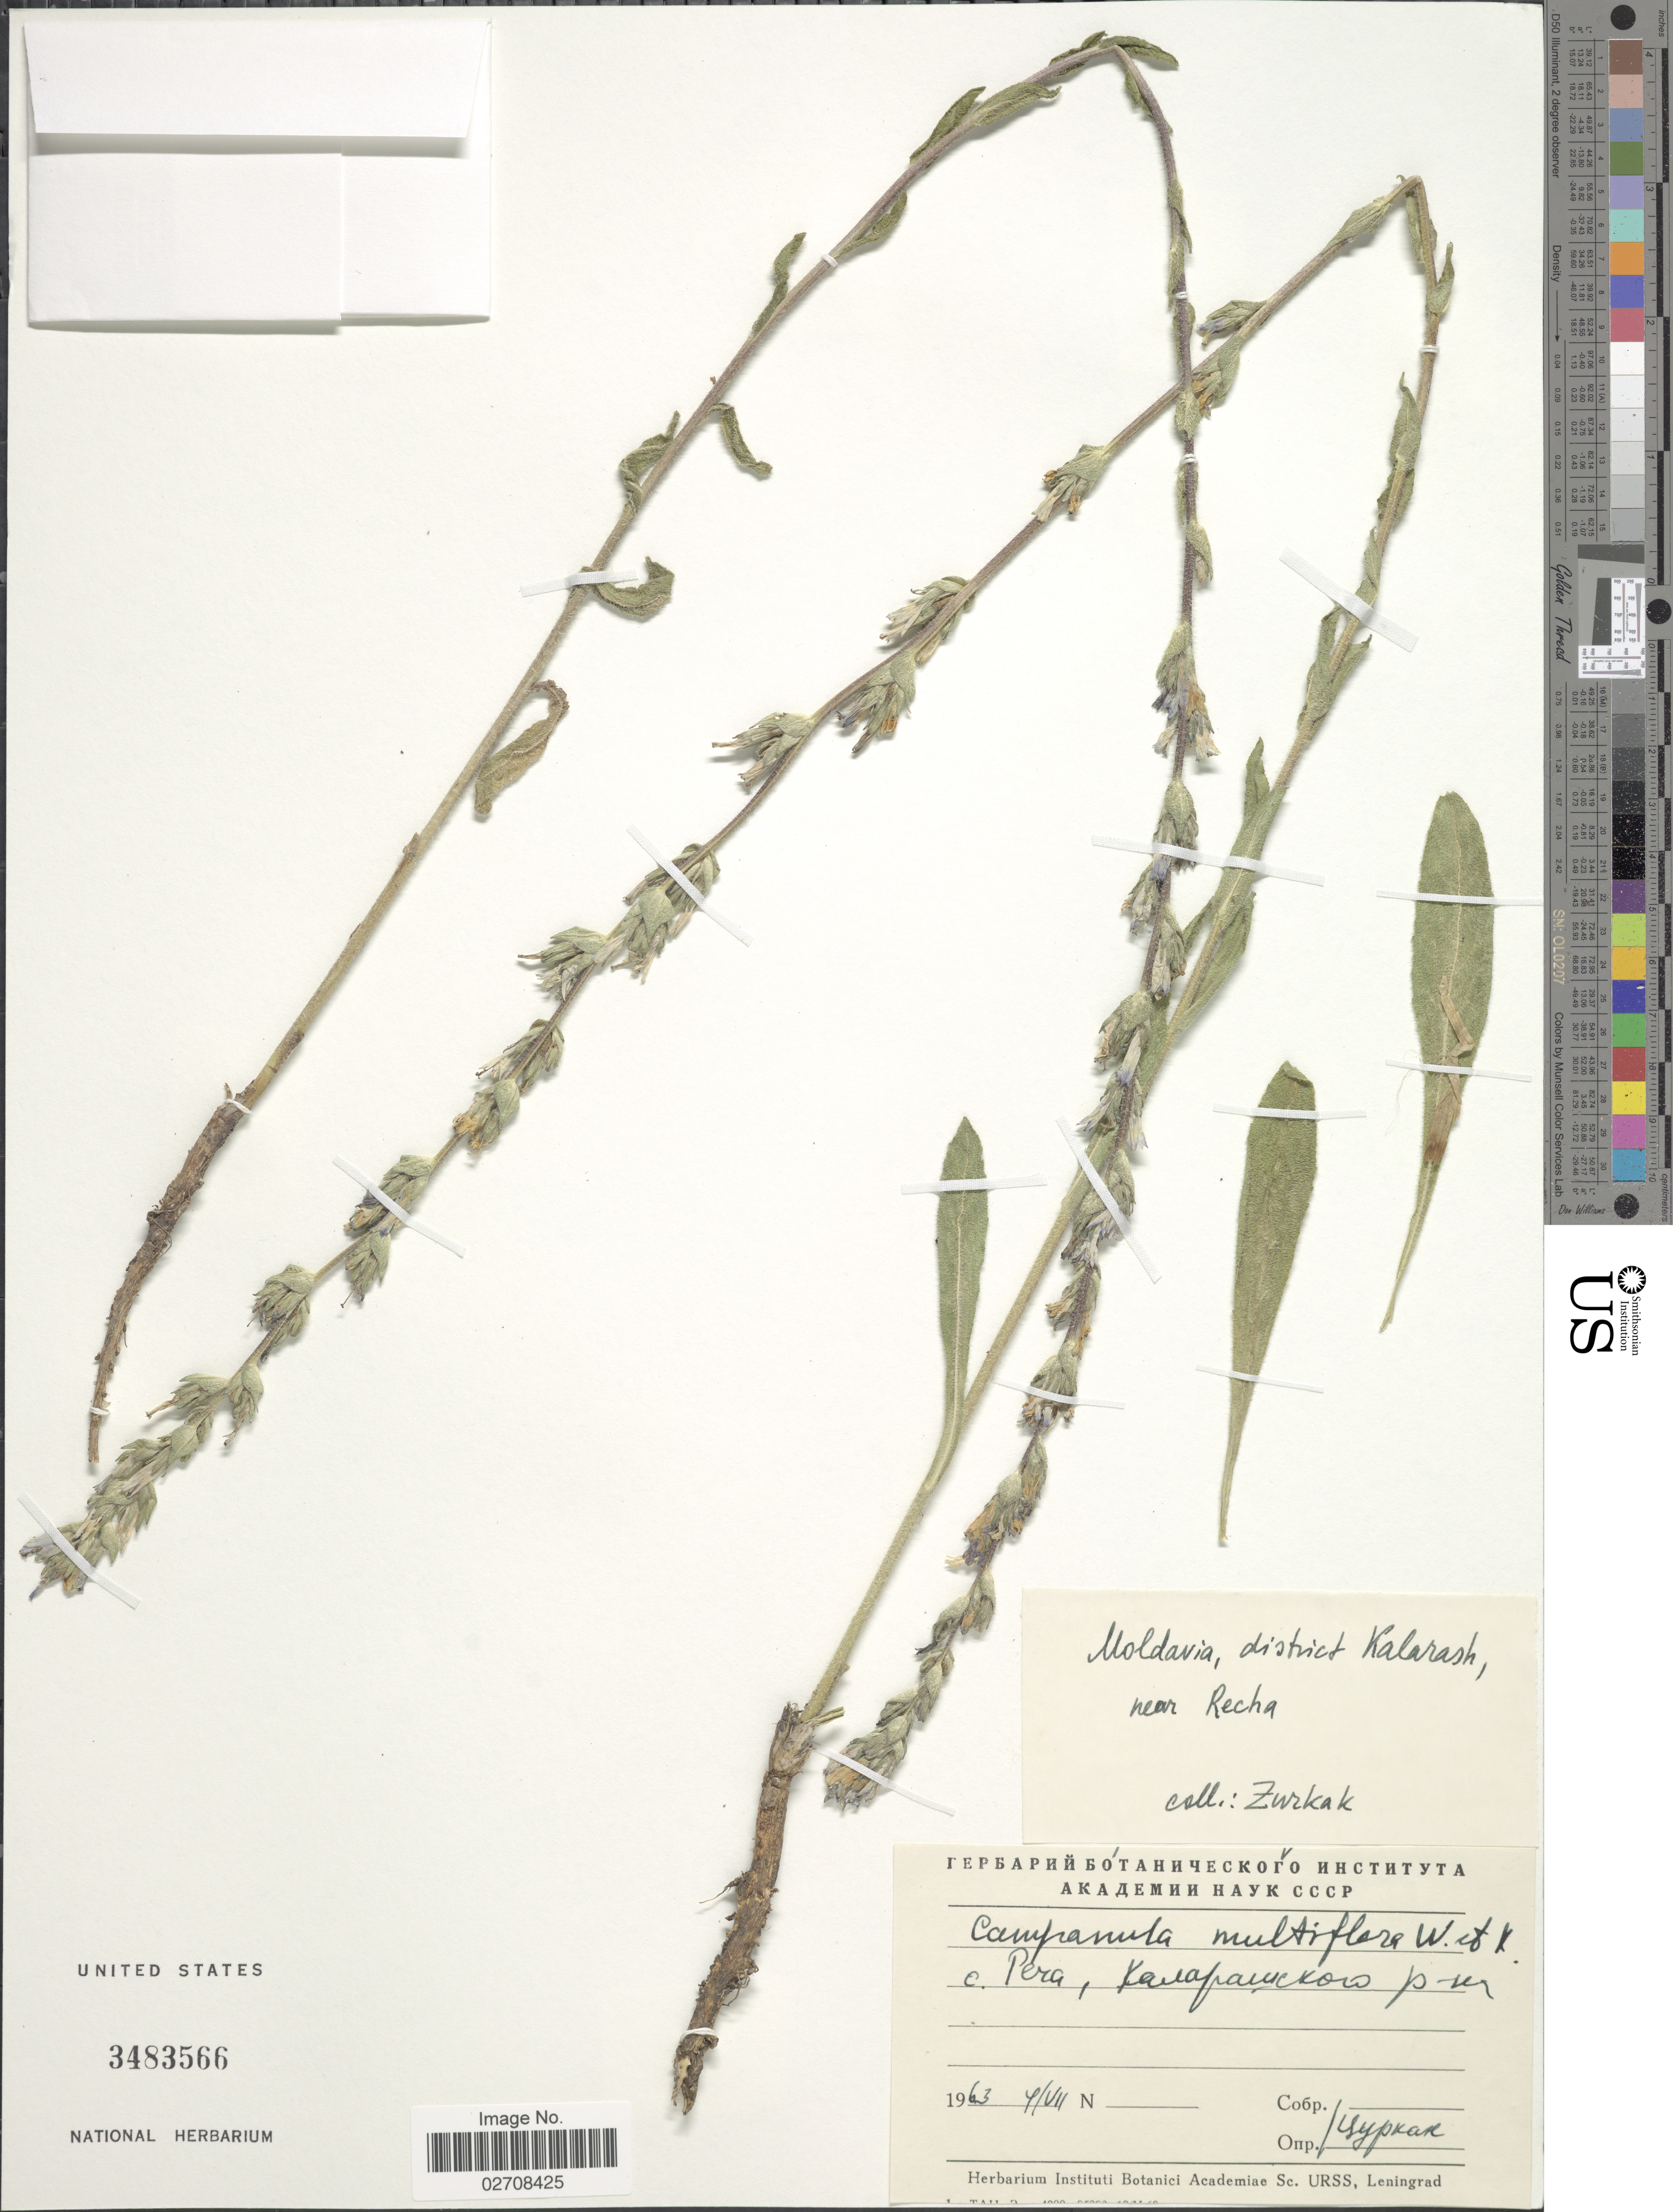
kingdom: Plantae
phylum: Tracheophyta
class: Magnoliopsida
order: Asterales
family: Campanulaceae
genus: Campanula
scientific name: Campanula multiflora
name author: Waldst. & Kit.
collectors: Zurkak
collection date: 1963-07-07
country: Moldova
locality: Moldavia, district Kalarash, near Recha.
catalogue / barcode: US 3483566